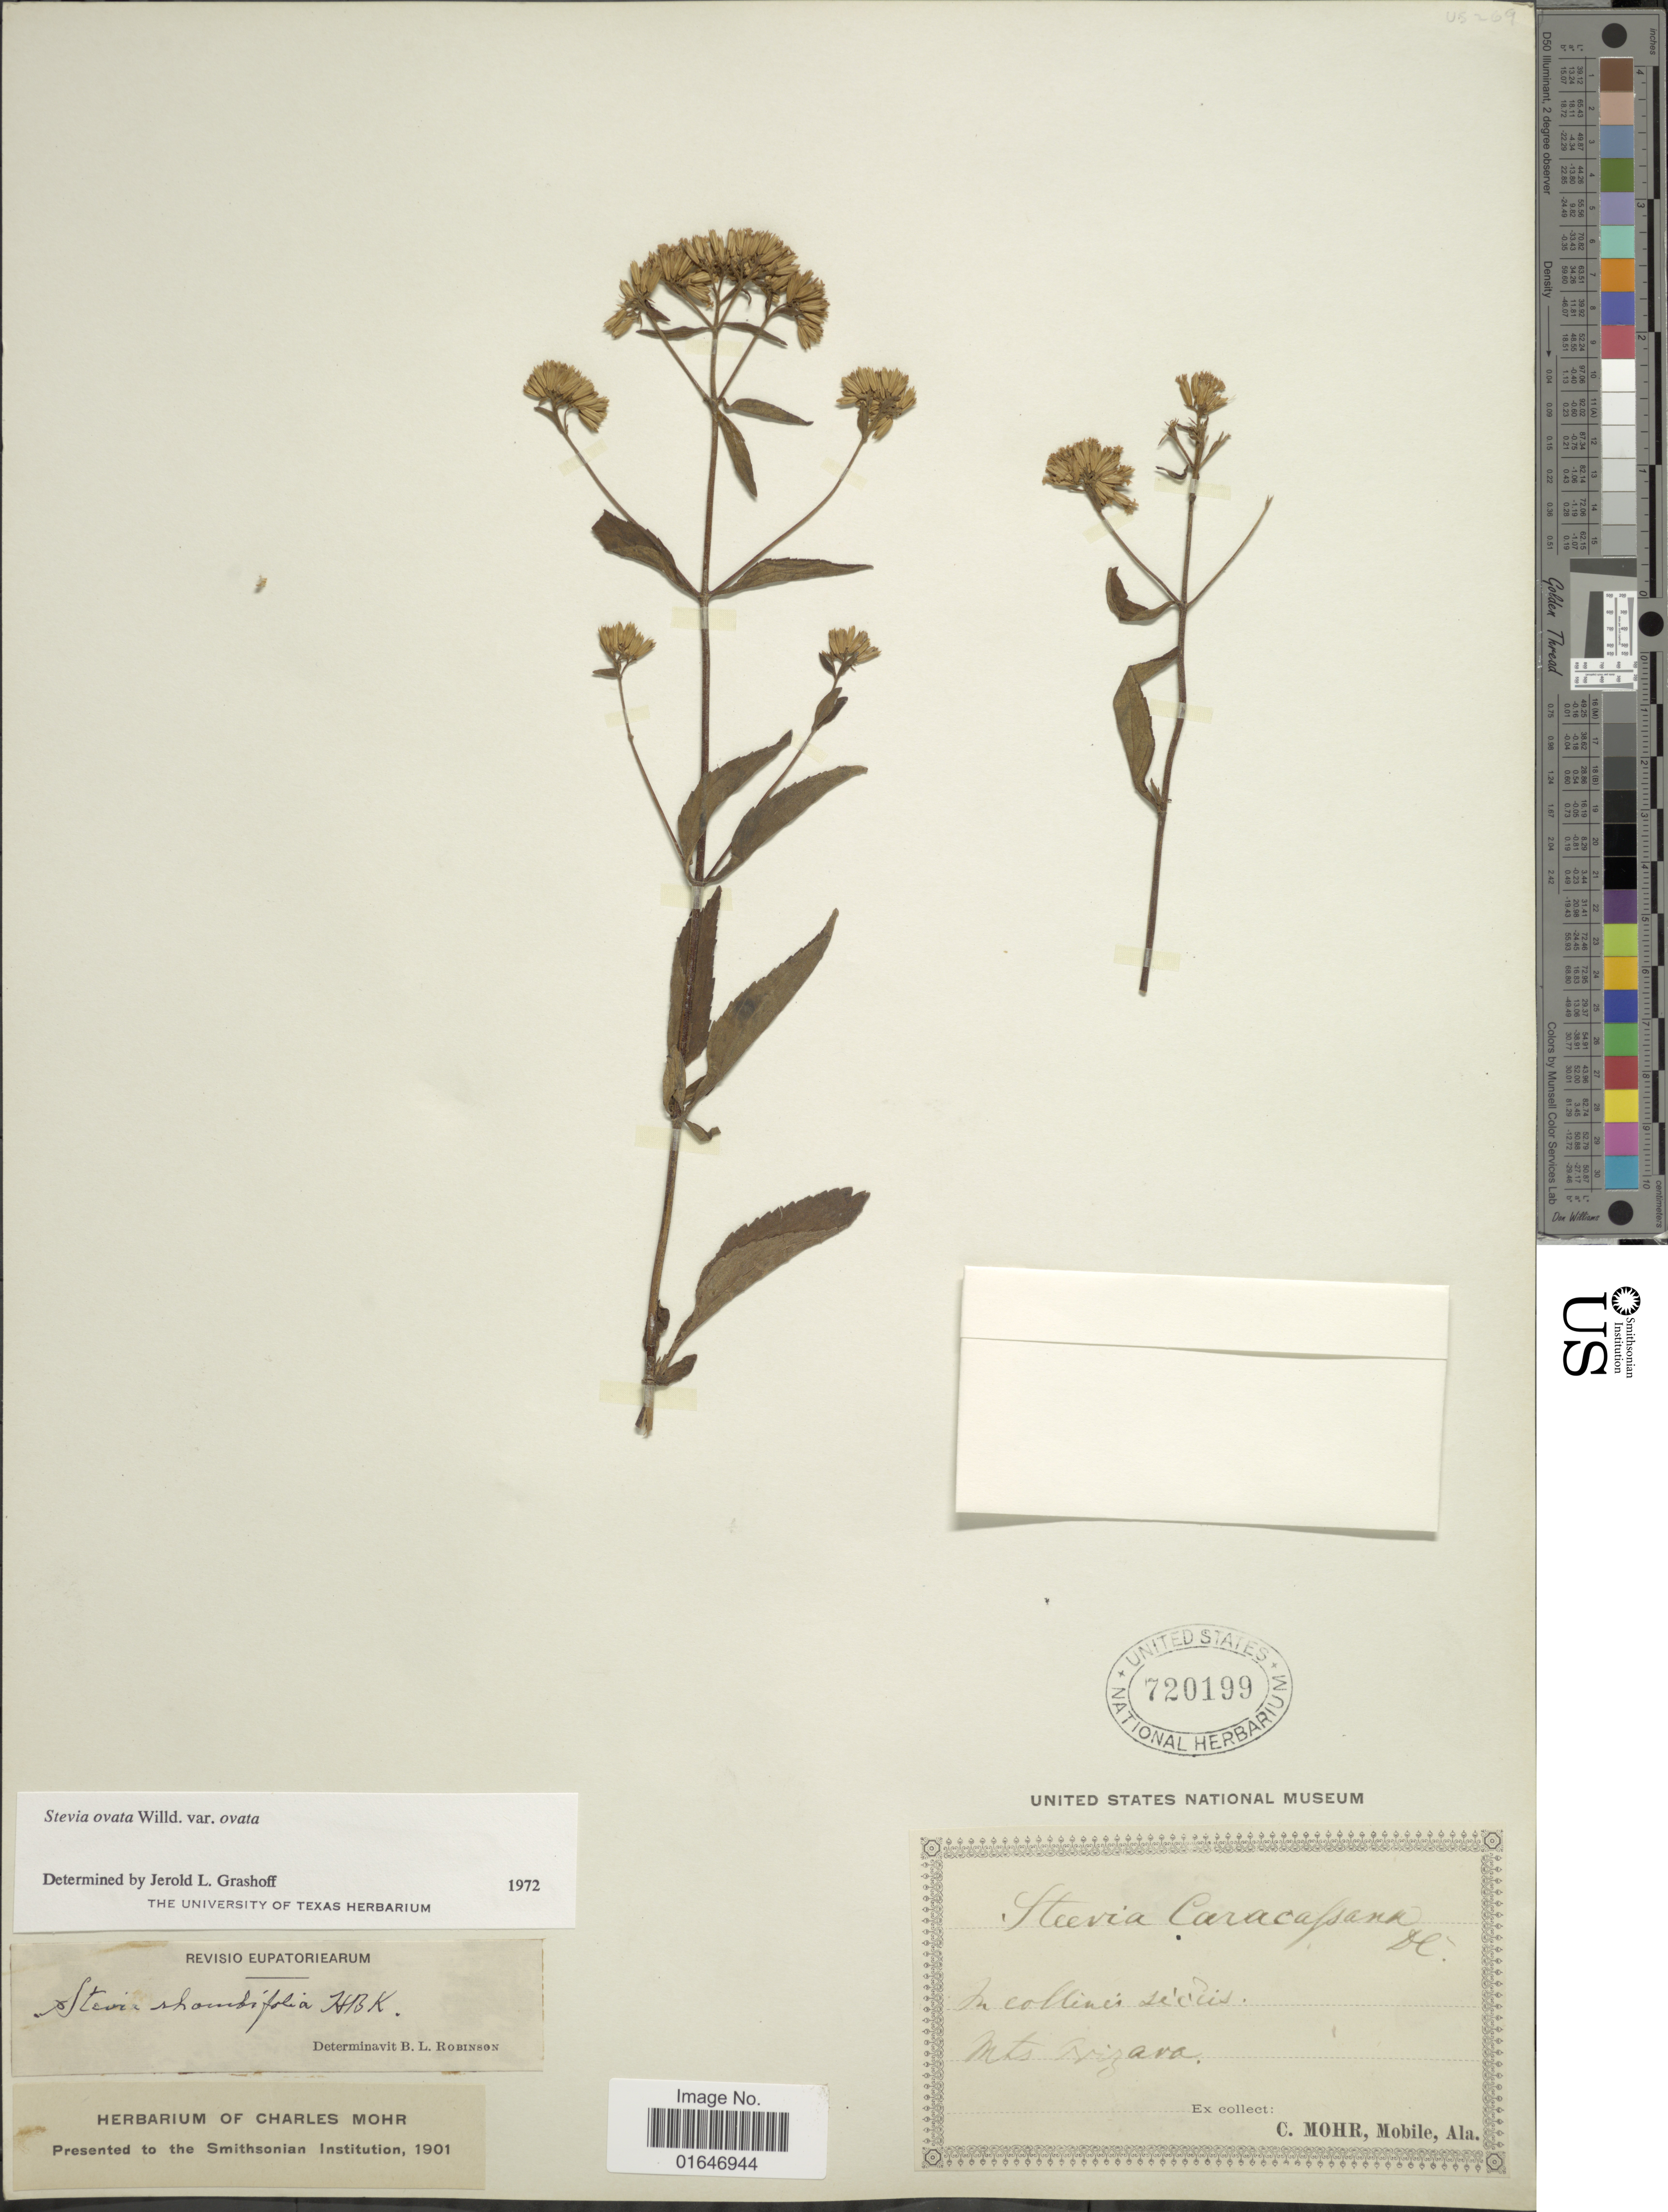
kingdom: Plantae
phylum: Tracheophyta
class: Magnoliopsida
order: Asterales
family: Asteraceae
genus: Stevia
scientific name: Stevia ovata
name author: Willd.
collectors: Mohr, C. T. (herbarium)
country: Mexico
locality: In collinis siccis, Mts Orizava.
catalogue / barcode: US 720199